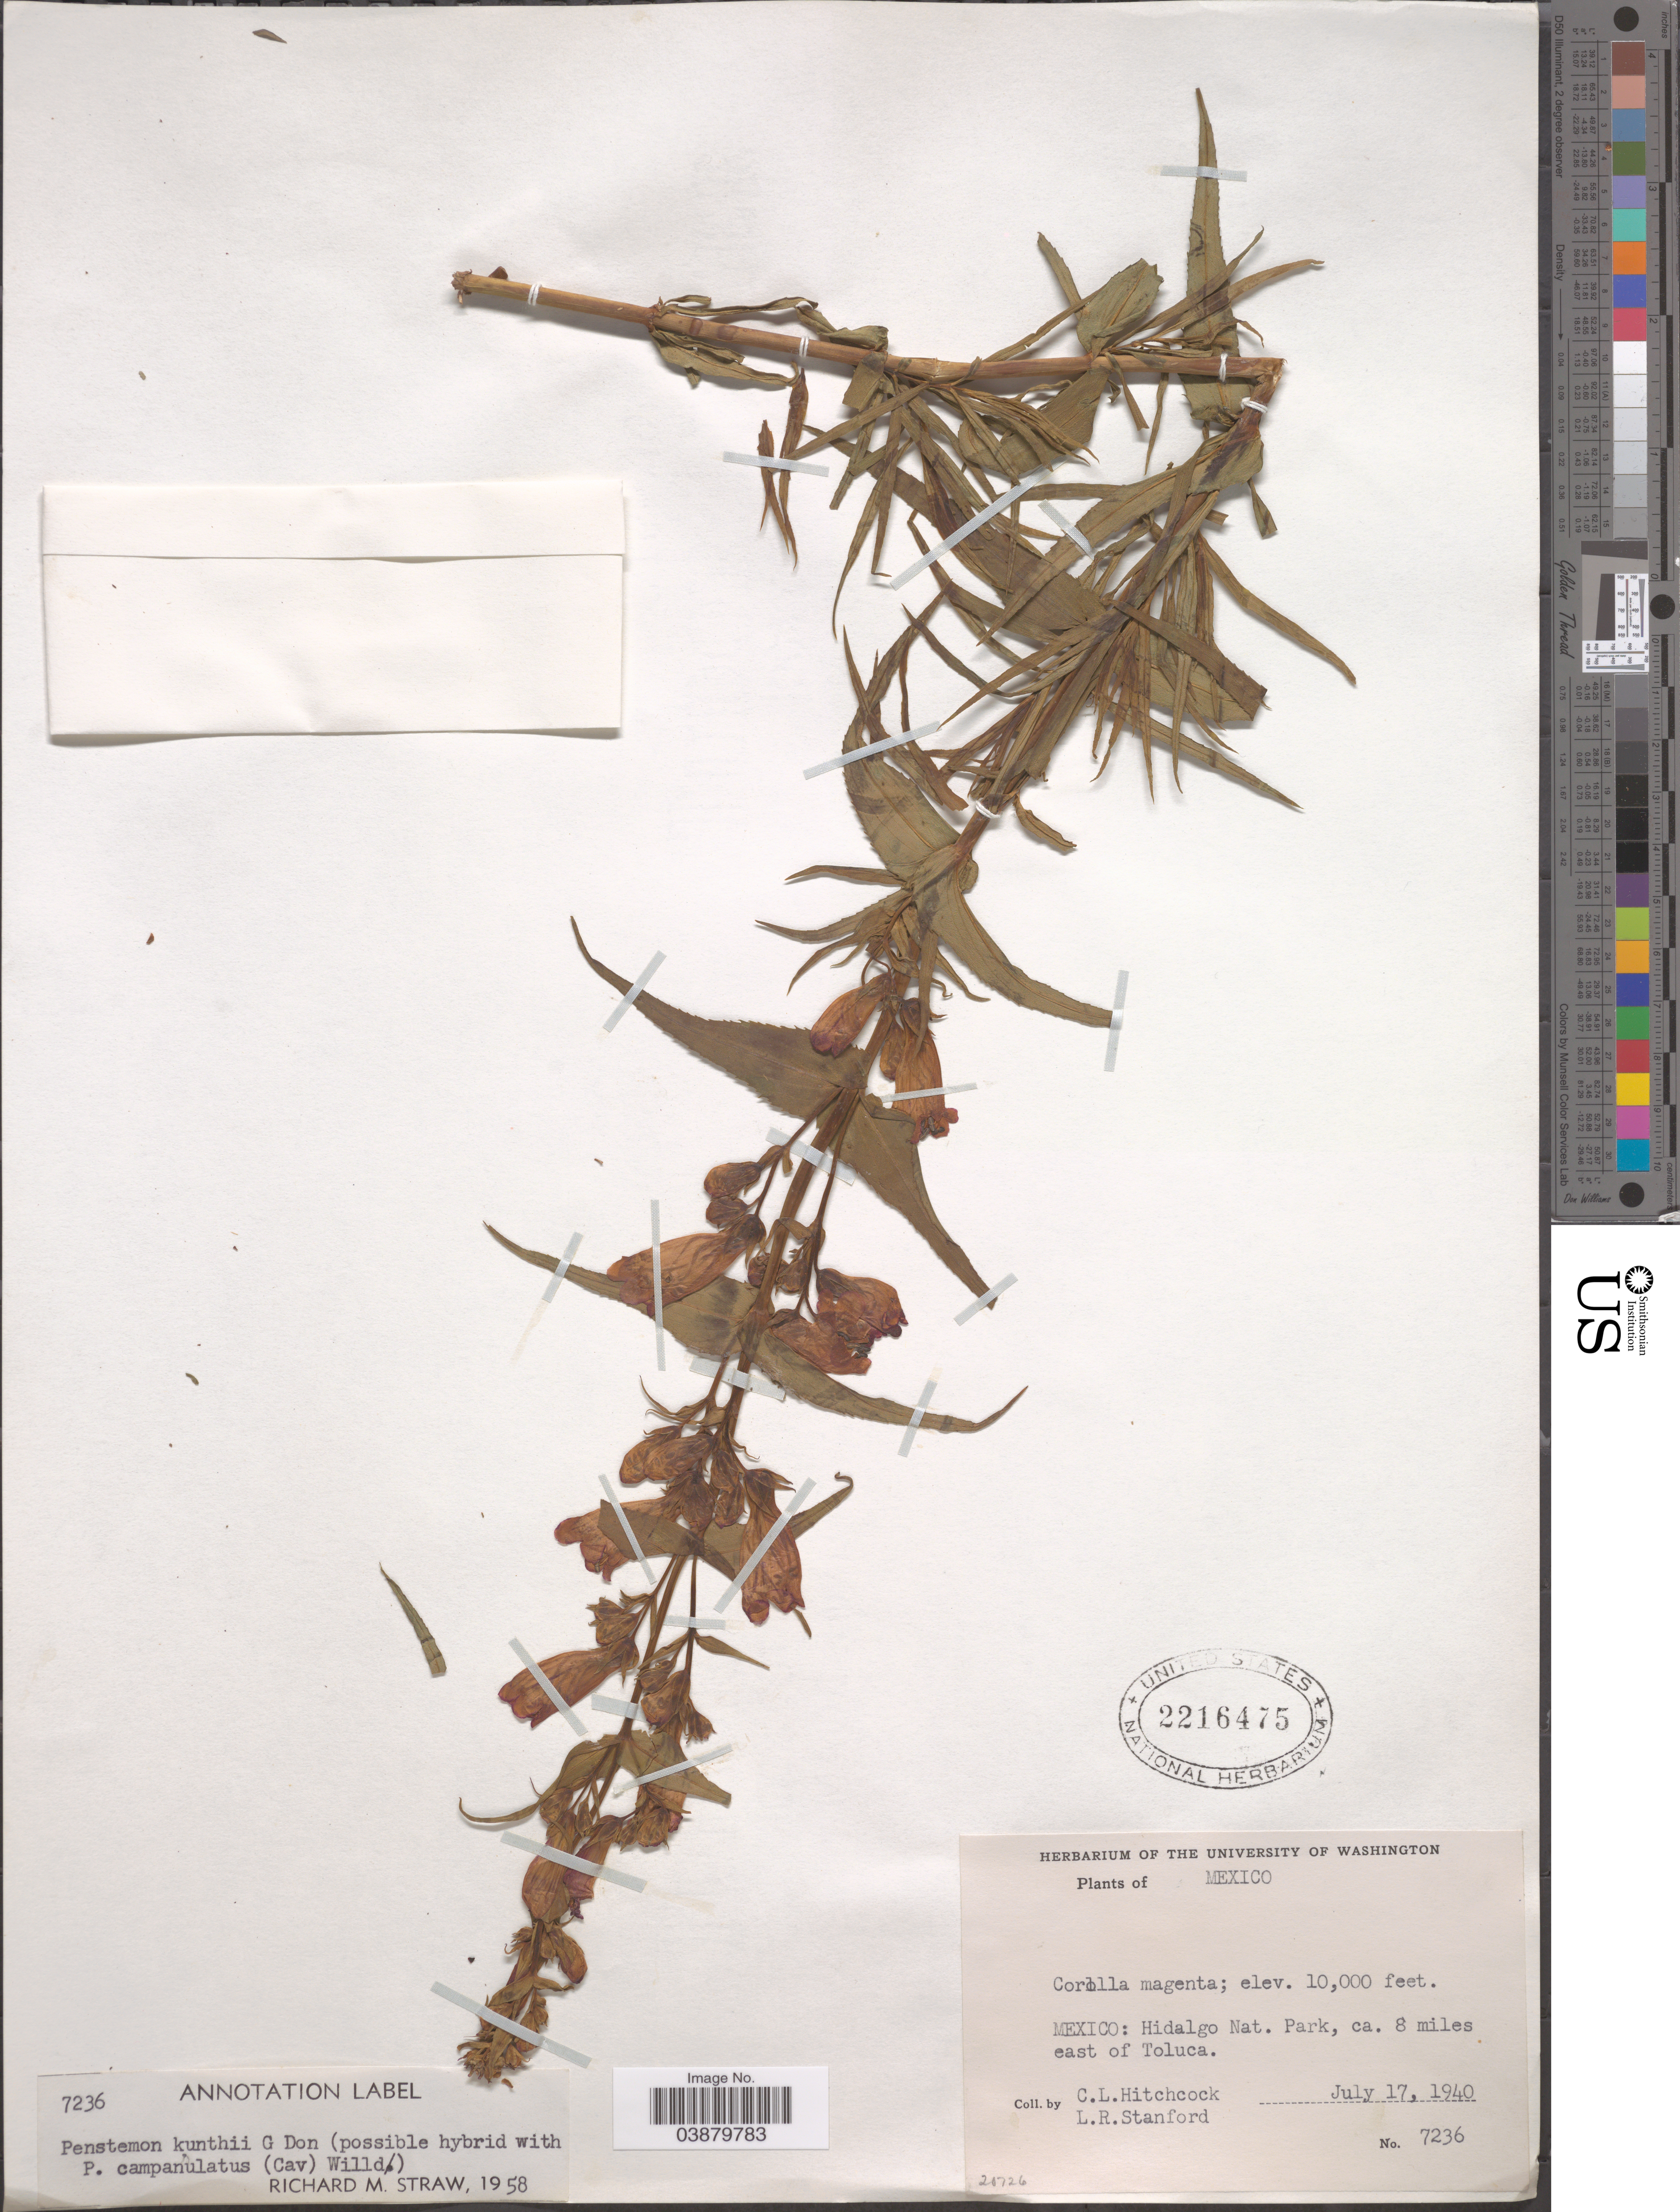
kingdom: Plantae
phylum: Tracheophyta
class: Magnoliopsida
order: Lamiales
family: Plantaginaceae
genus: Penstemon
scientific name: Penstemon kunthii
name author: G. Don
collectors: C. L. Hitchcock & L. R. Stanford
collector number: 7236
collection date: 1940-07-17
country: Mexico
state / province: México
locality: Hidalgo Nat. Park, ca. 8 miles east of Toluca.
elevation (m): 3048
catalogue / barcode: US 2216475